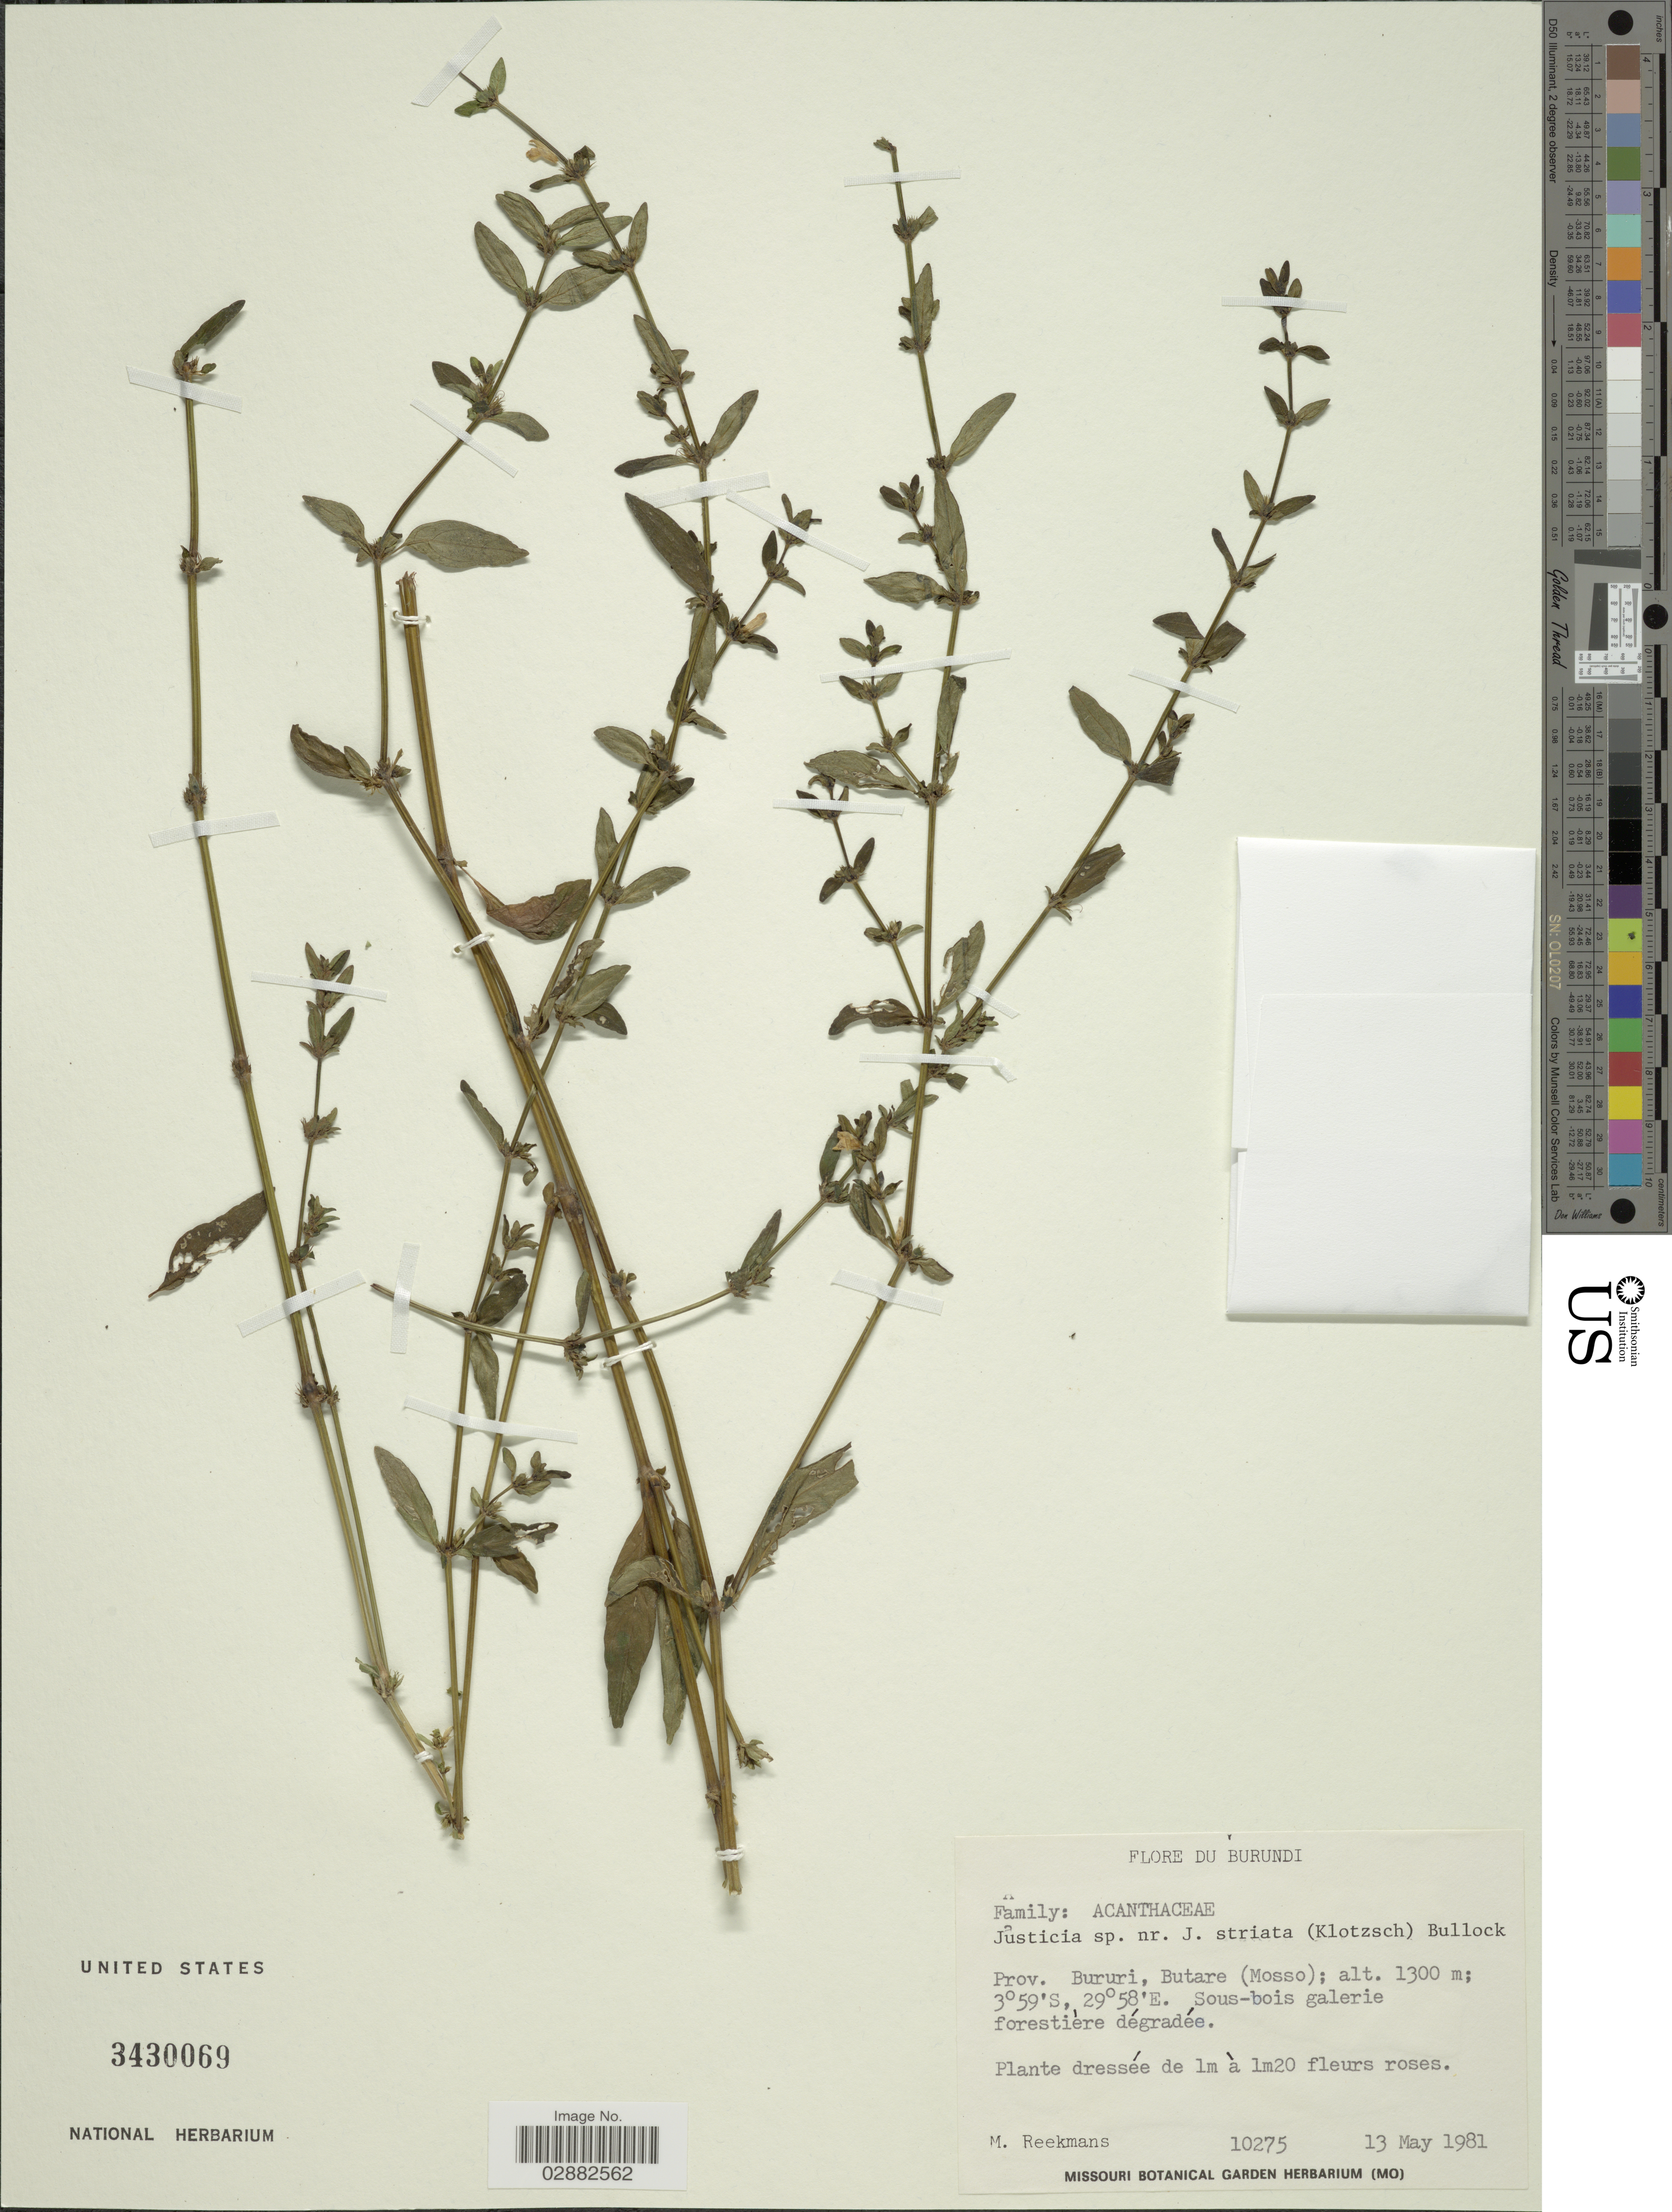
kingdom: Plantae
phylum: Tracheophyta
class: Magnoliopsida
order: Lamiales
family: Acanthaceae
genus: Justicia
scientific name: Justicia striata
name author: D.N. Gibson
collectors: M. Reekmans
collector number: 10275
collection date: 1981-05-13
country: Burundi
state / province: Bururi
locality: Butare (Mosso).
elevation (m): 1300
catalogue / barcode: US 3430069